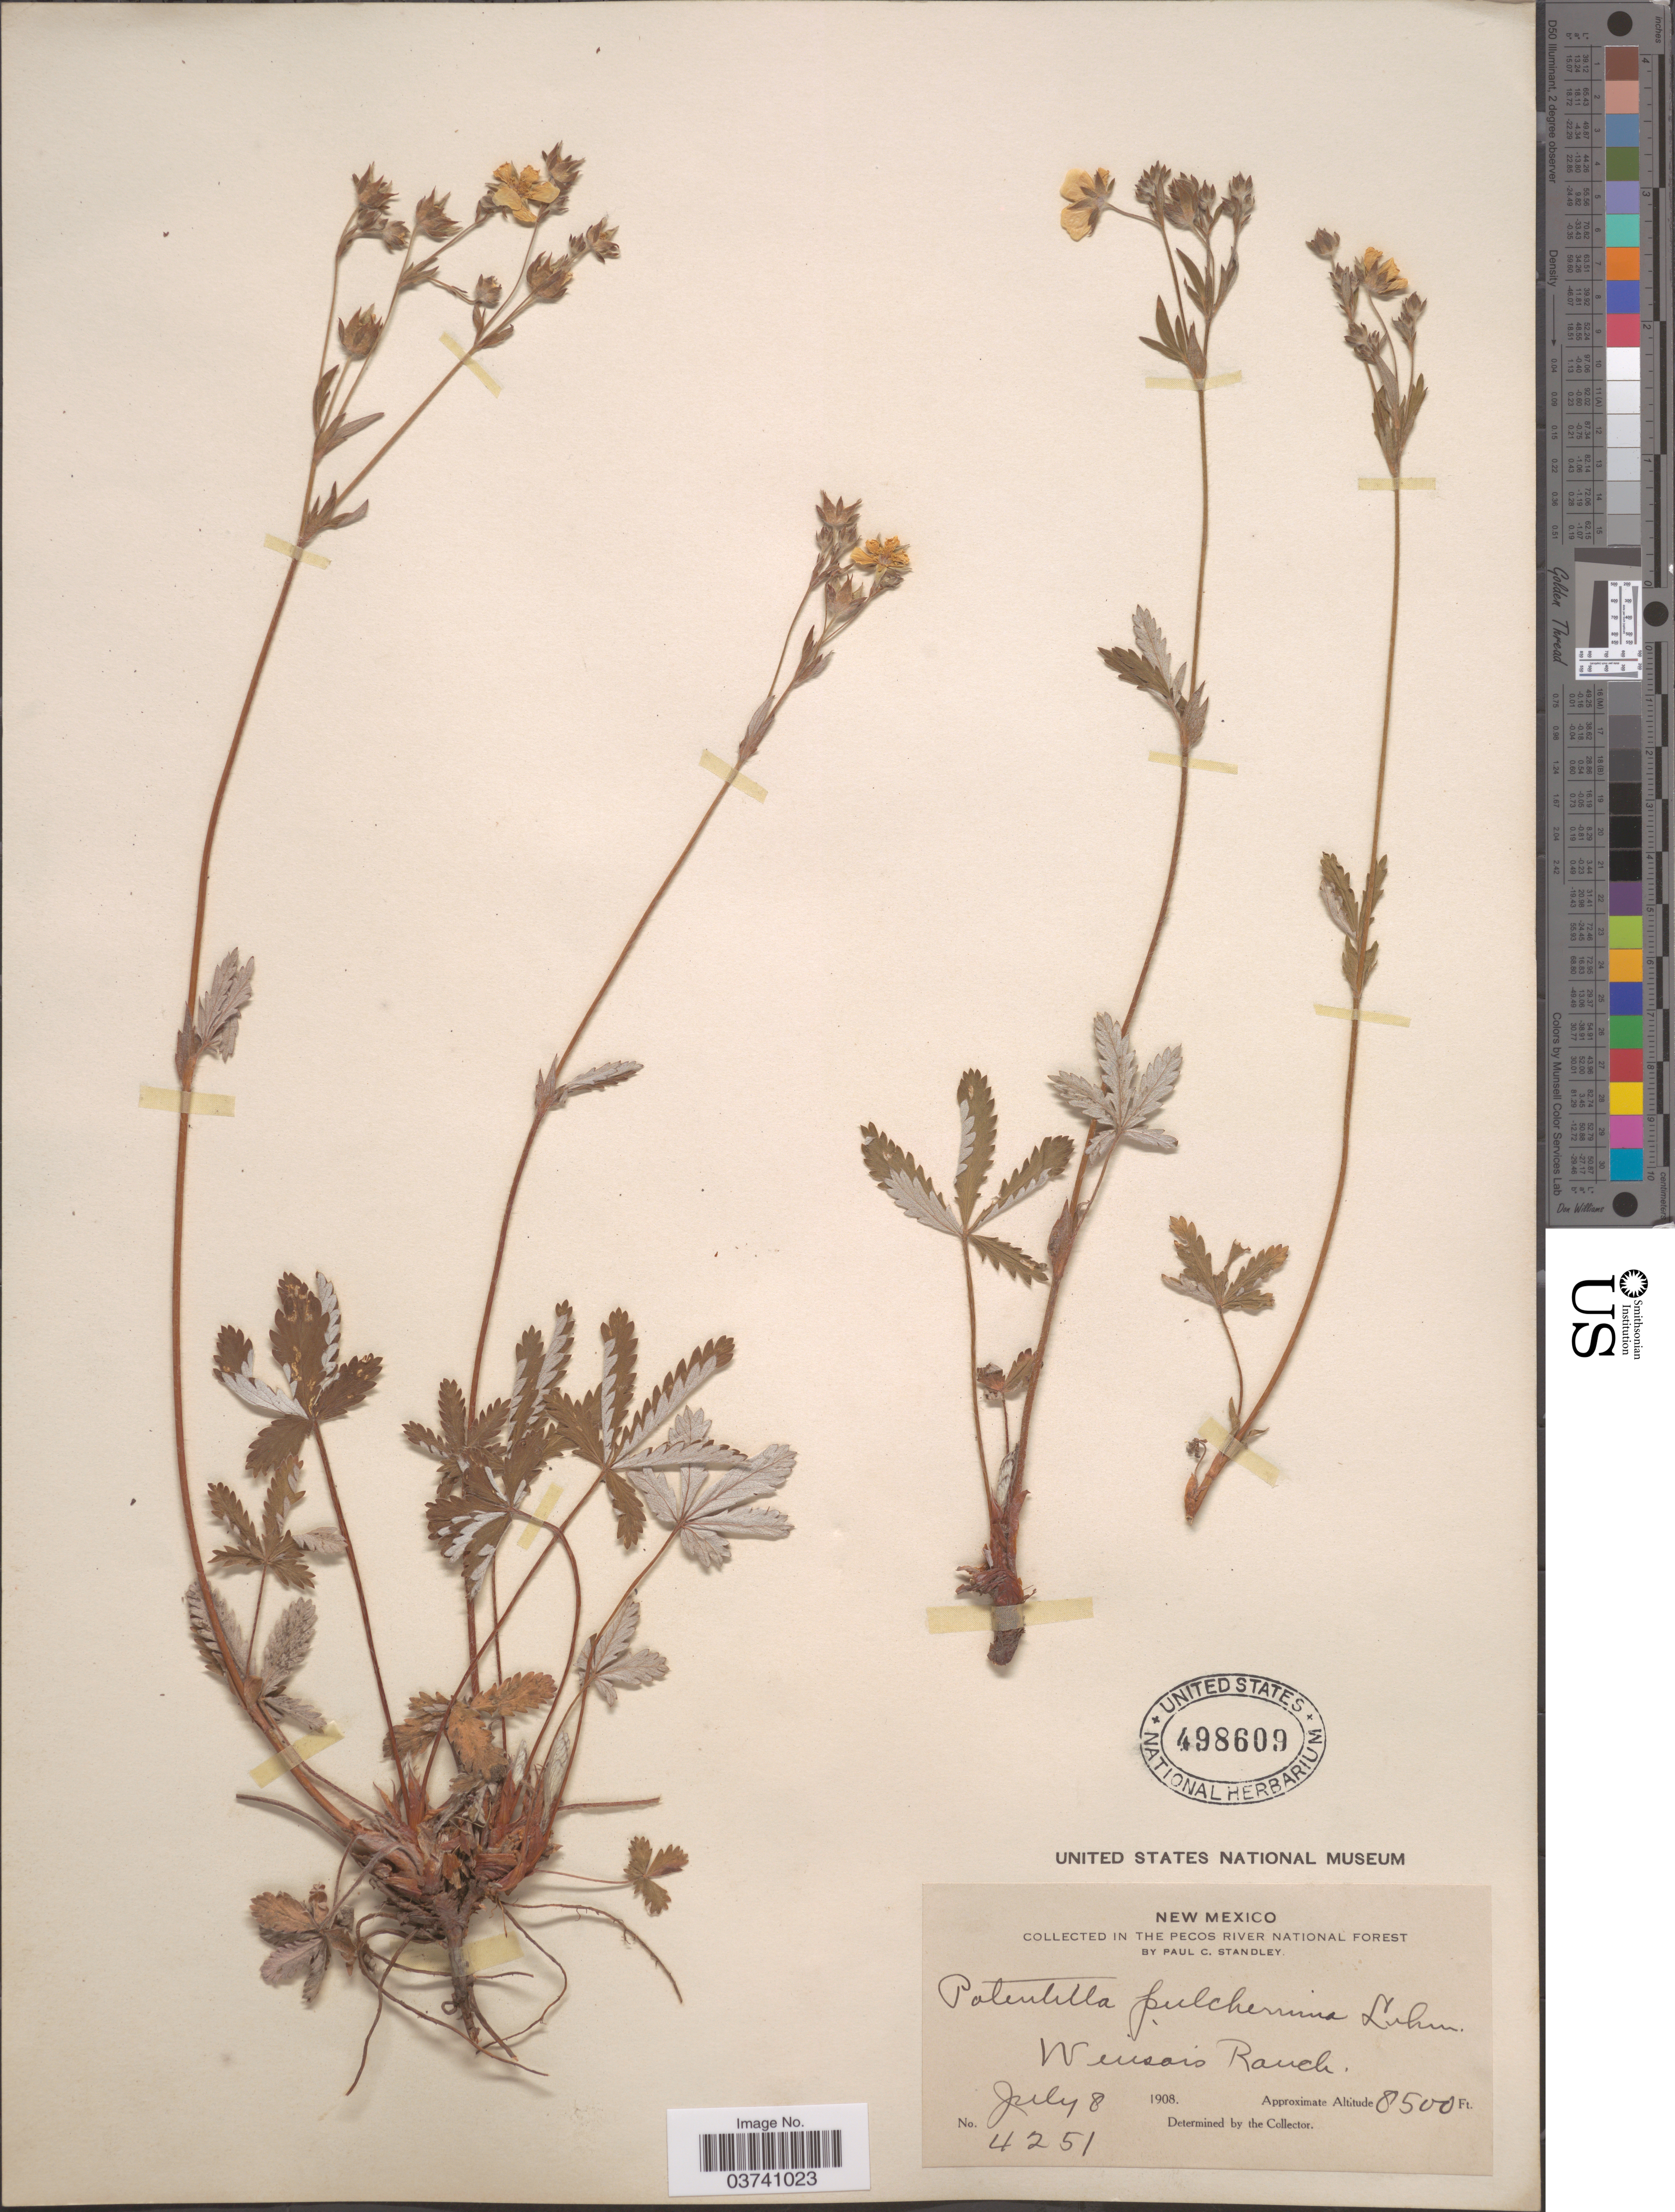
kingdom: Plantae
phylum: Tracheophyta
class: Magnoliopsida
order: Rosales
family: Rosaceae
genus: Potentilla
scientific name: Potentilla pulcherrima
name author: Lehm.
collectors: P. C. Standley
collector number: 4251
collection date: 1908-07-08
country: United States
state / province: New Mexico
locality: In the Pecos River National Forest. Winsors Ranch.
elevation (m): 2591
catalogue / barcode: US 498609